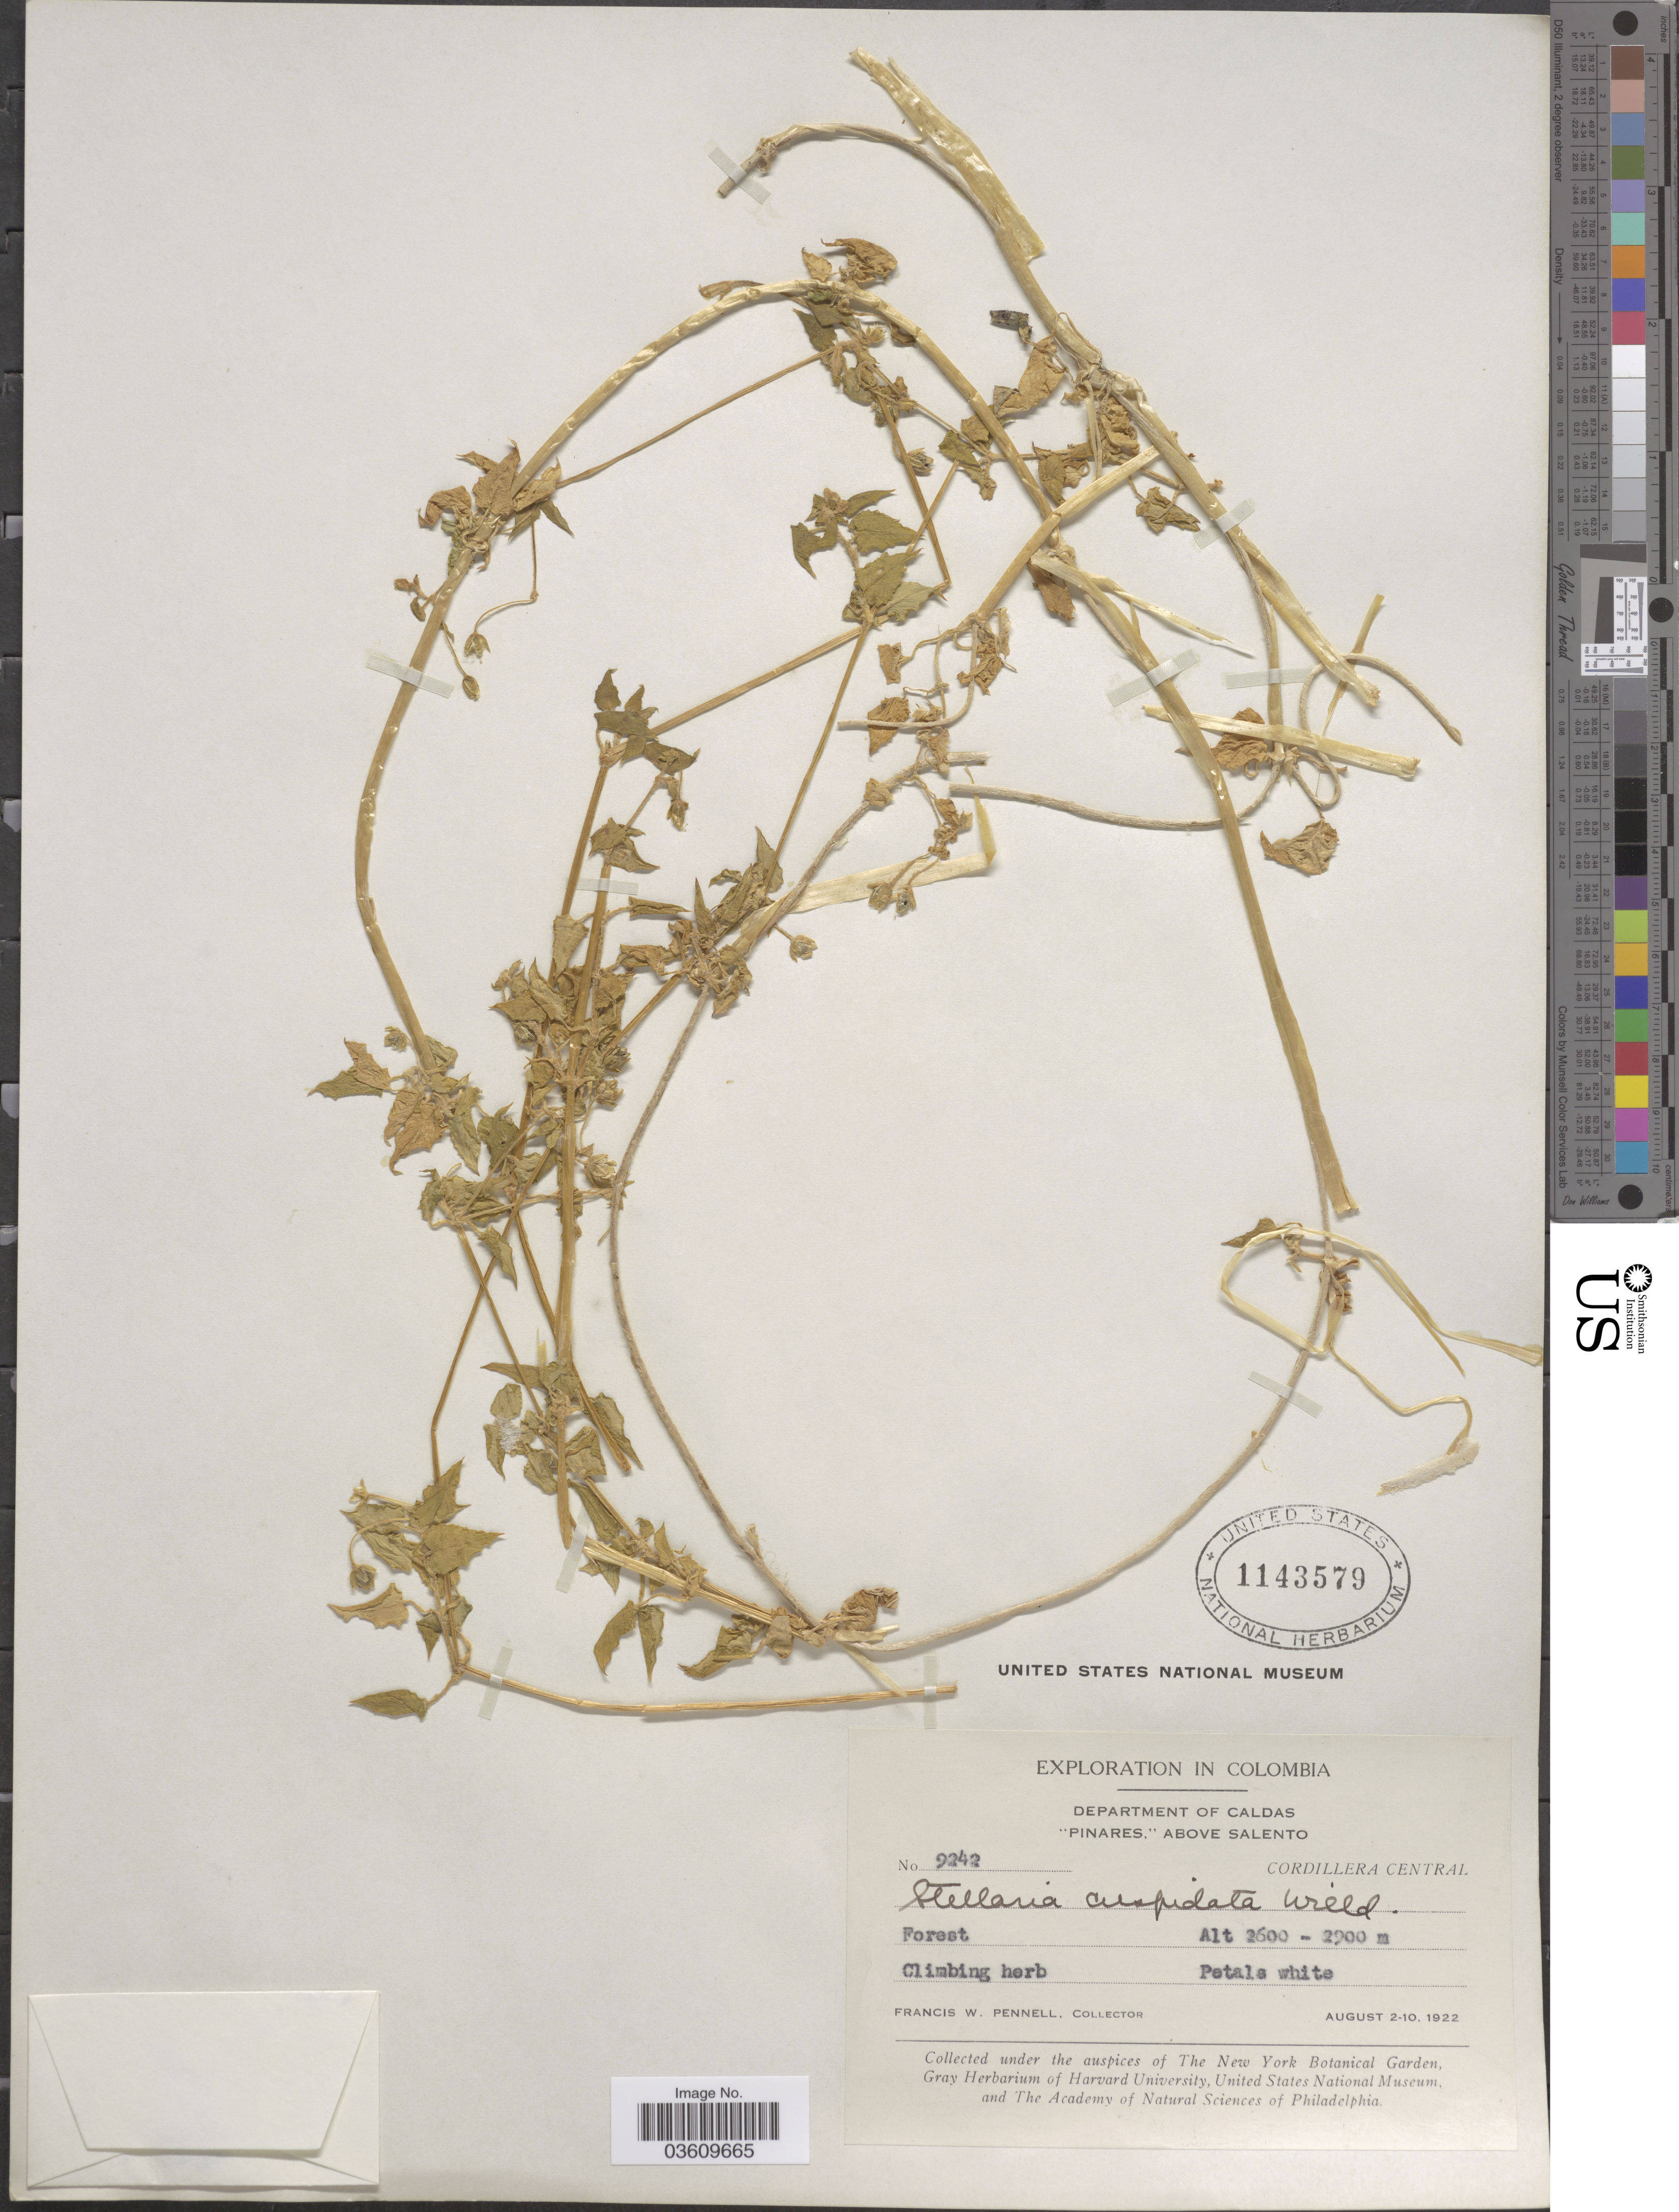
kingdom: Plantae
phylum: Tracheophyta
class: Magnoliopsida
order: Caryophyllales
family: Caryophyllaceae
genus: Stellaria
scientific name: Stellaria cuspidata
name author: Willd. ex Schltdl.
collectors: F. W. Pennell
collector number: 9242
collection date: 1922-08-02/1922-08-10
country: Colombia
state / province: Caldas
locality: Department of Caldas. "Pinares", above Salento. Cordillera Central.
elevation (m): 2600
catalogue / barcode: US 1143579